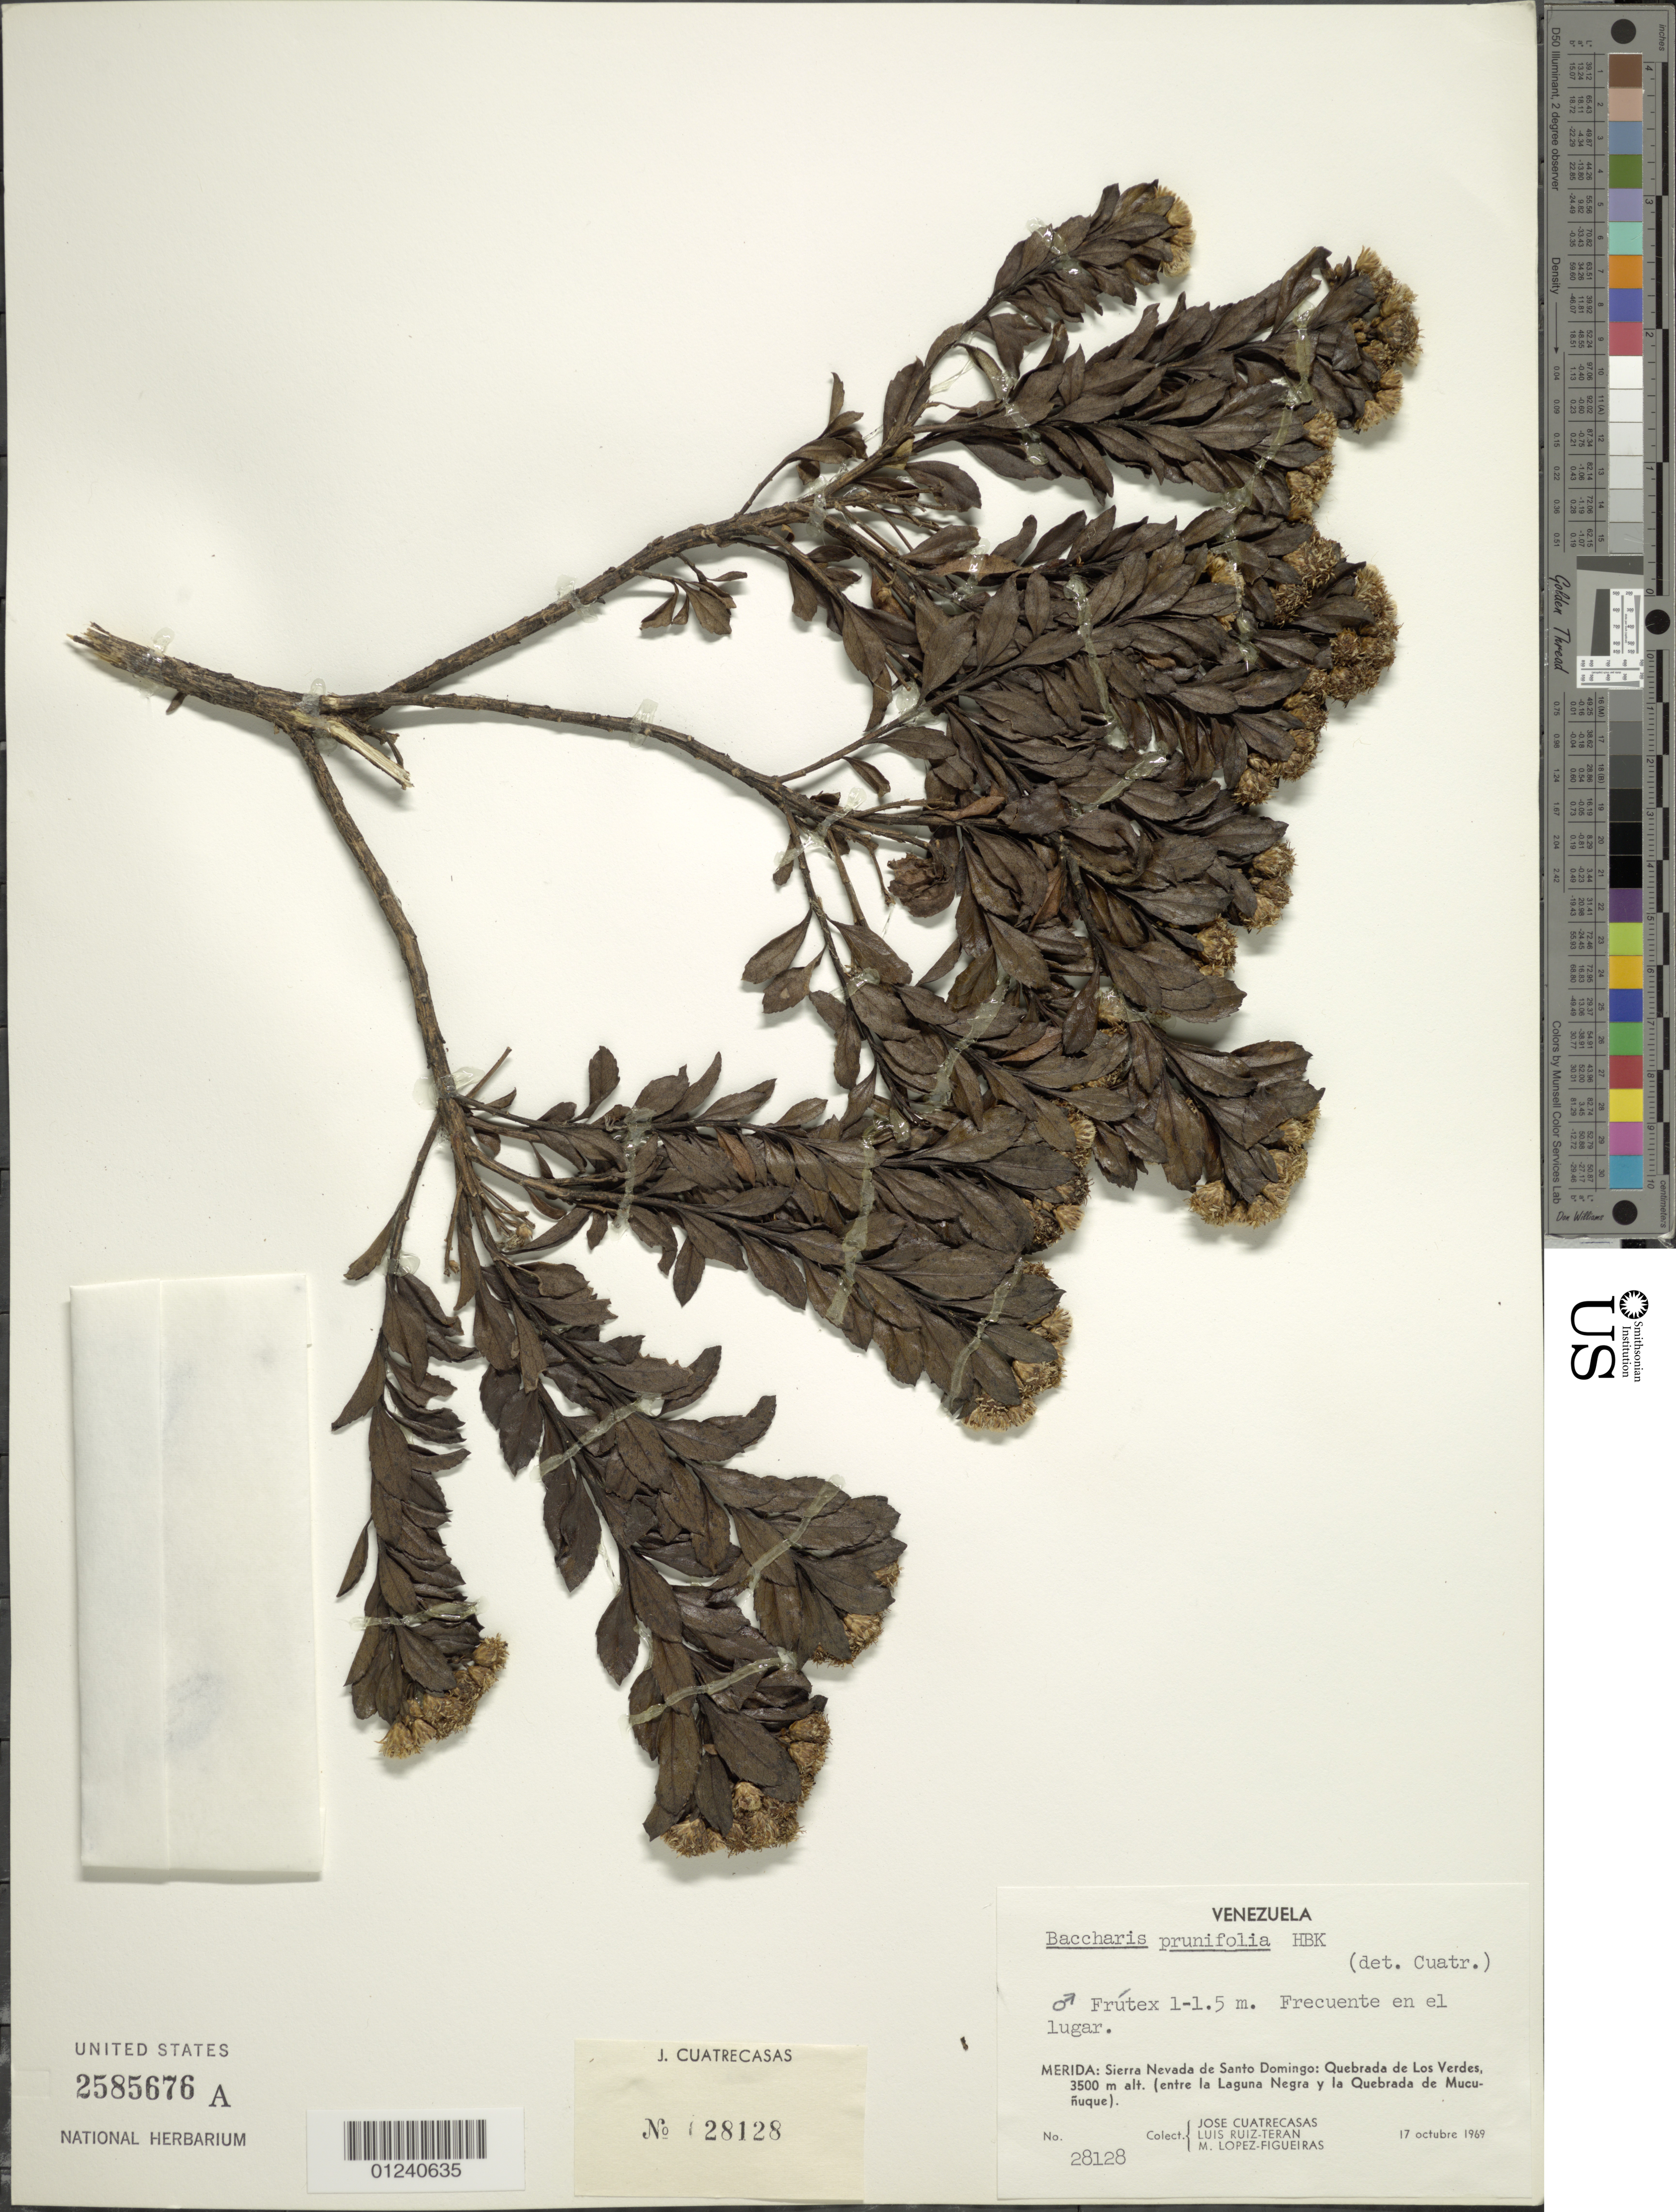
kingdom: Plantae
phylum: Tracheophyta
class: Magnoliopsida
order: Asterales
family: Asteraceae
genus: Baccharis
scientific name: Baccharis prunifolia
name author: Kunth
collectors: J. Cuatrecasas, L. E. Ruíz-Terán & M. López Figueiras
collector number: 28128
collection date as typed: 17 Oct 1969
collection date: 1969-10-17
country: Venezuela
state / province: Mérida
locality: Sierra Nevada de Santo Domingo: Quebrada de Los Verdes (entre la Laguna Negra y la Quebrada de Mucuñuque).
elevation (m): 3500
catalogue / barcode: US 2585676A